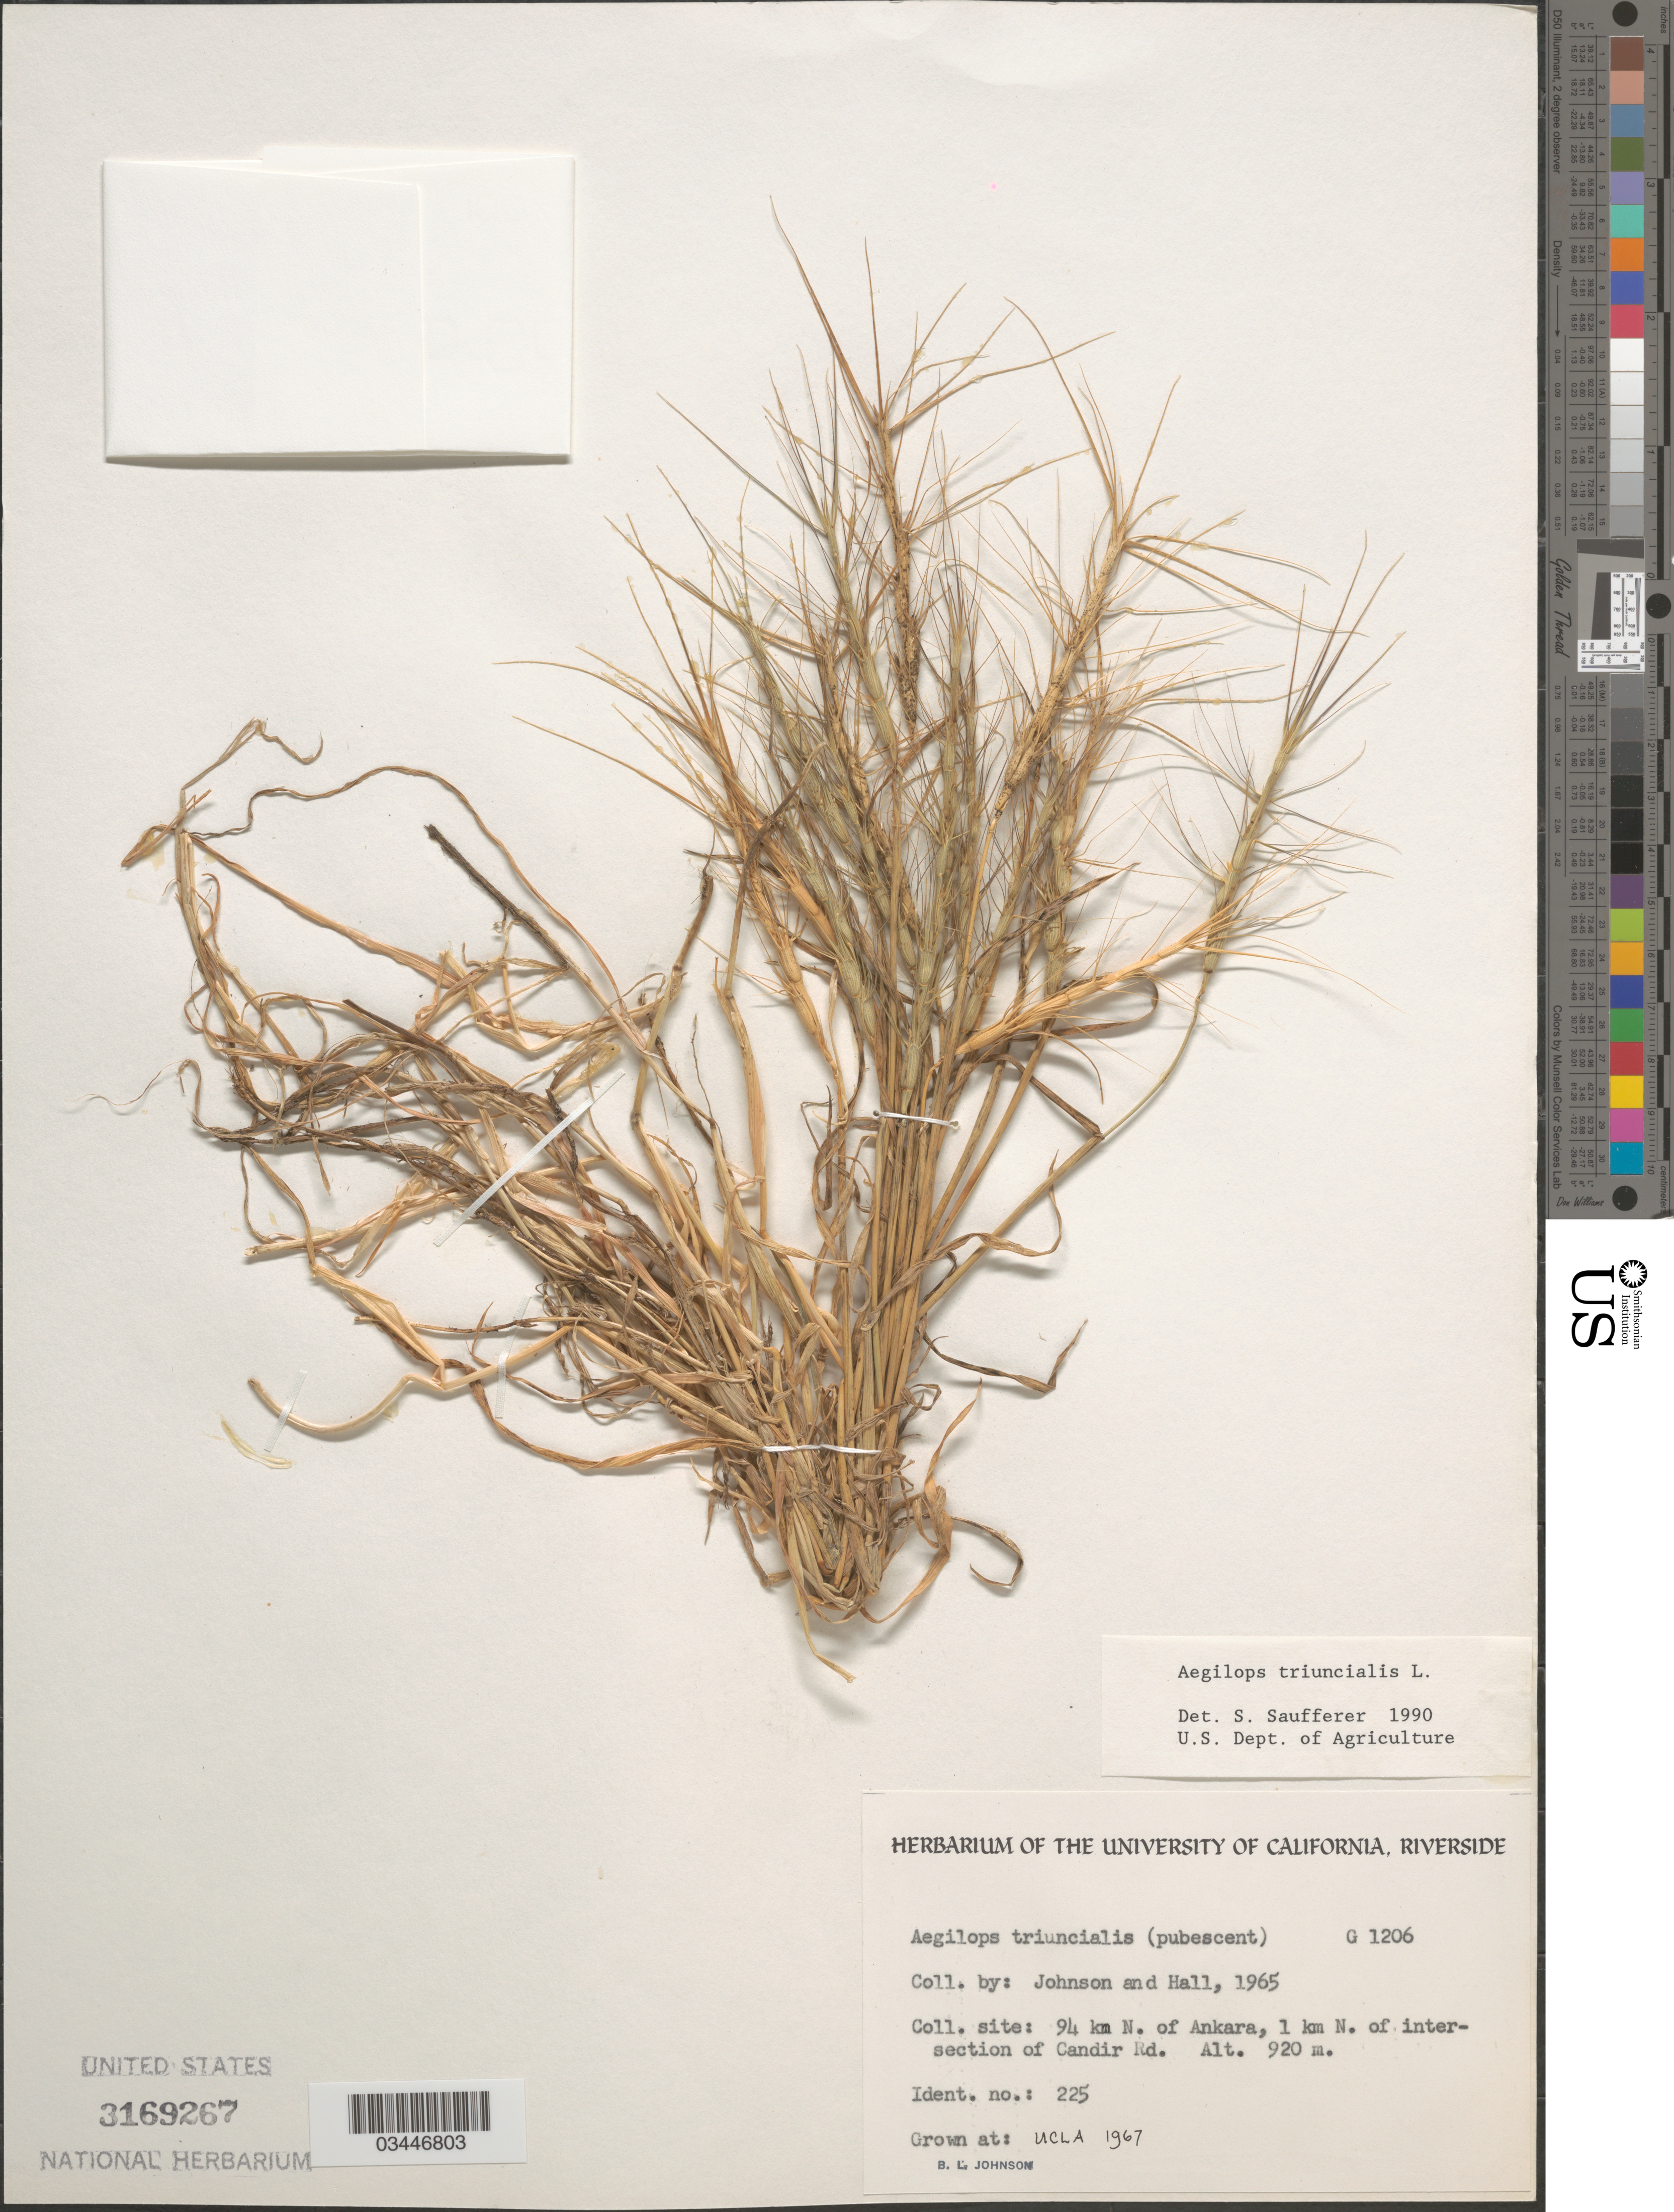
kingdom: Plantae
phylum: Tracheophyta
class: Liliopsida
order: Poales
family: Poaceae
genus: Aegilops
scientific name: Aegilops triuncialis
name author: L.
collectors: B. Johnson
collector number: G1206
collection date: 1967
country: United States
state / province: California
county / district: Los Angeles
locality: UCLA.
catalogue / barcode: US 3169267